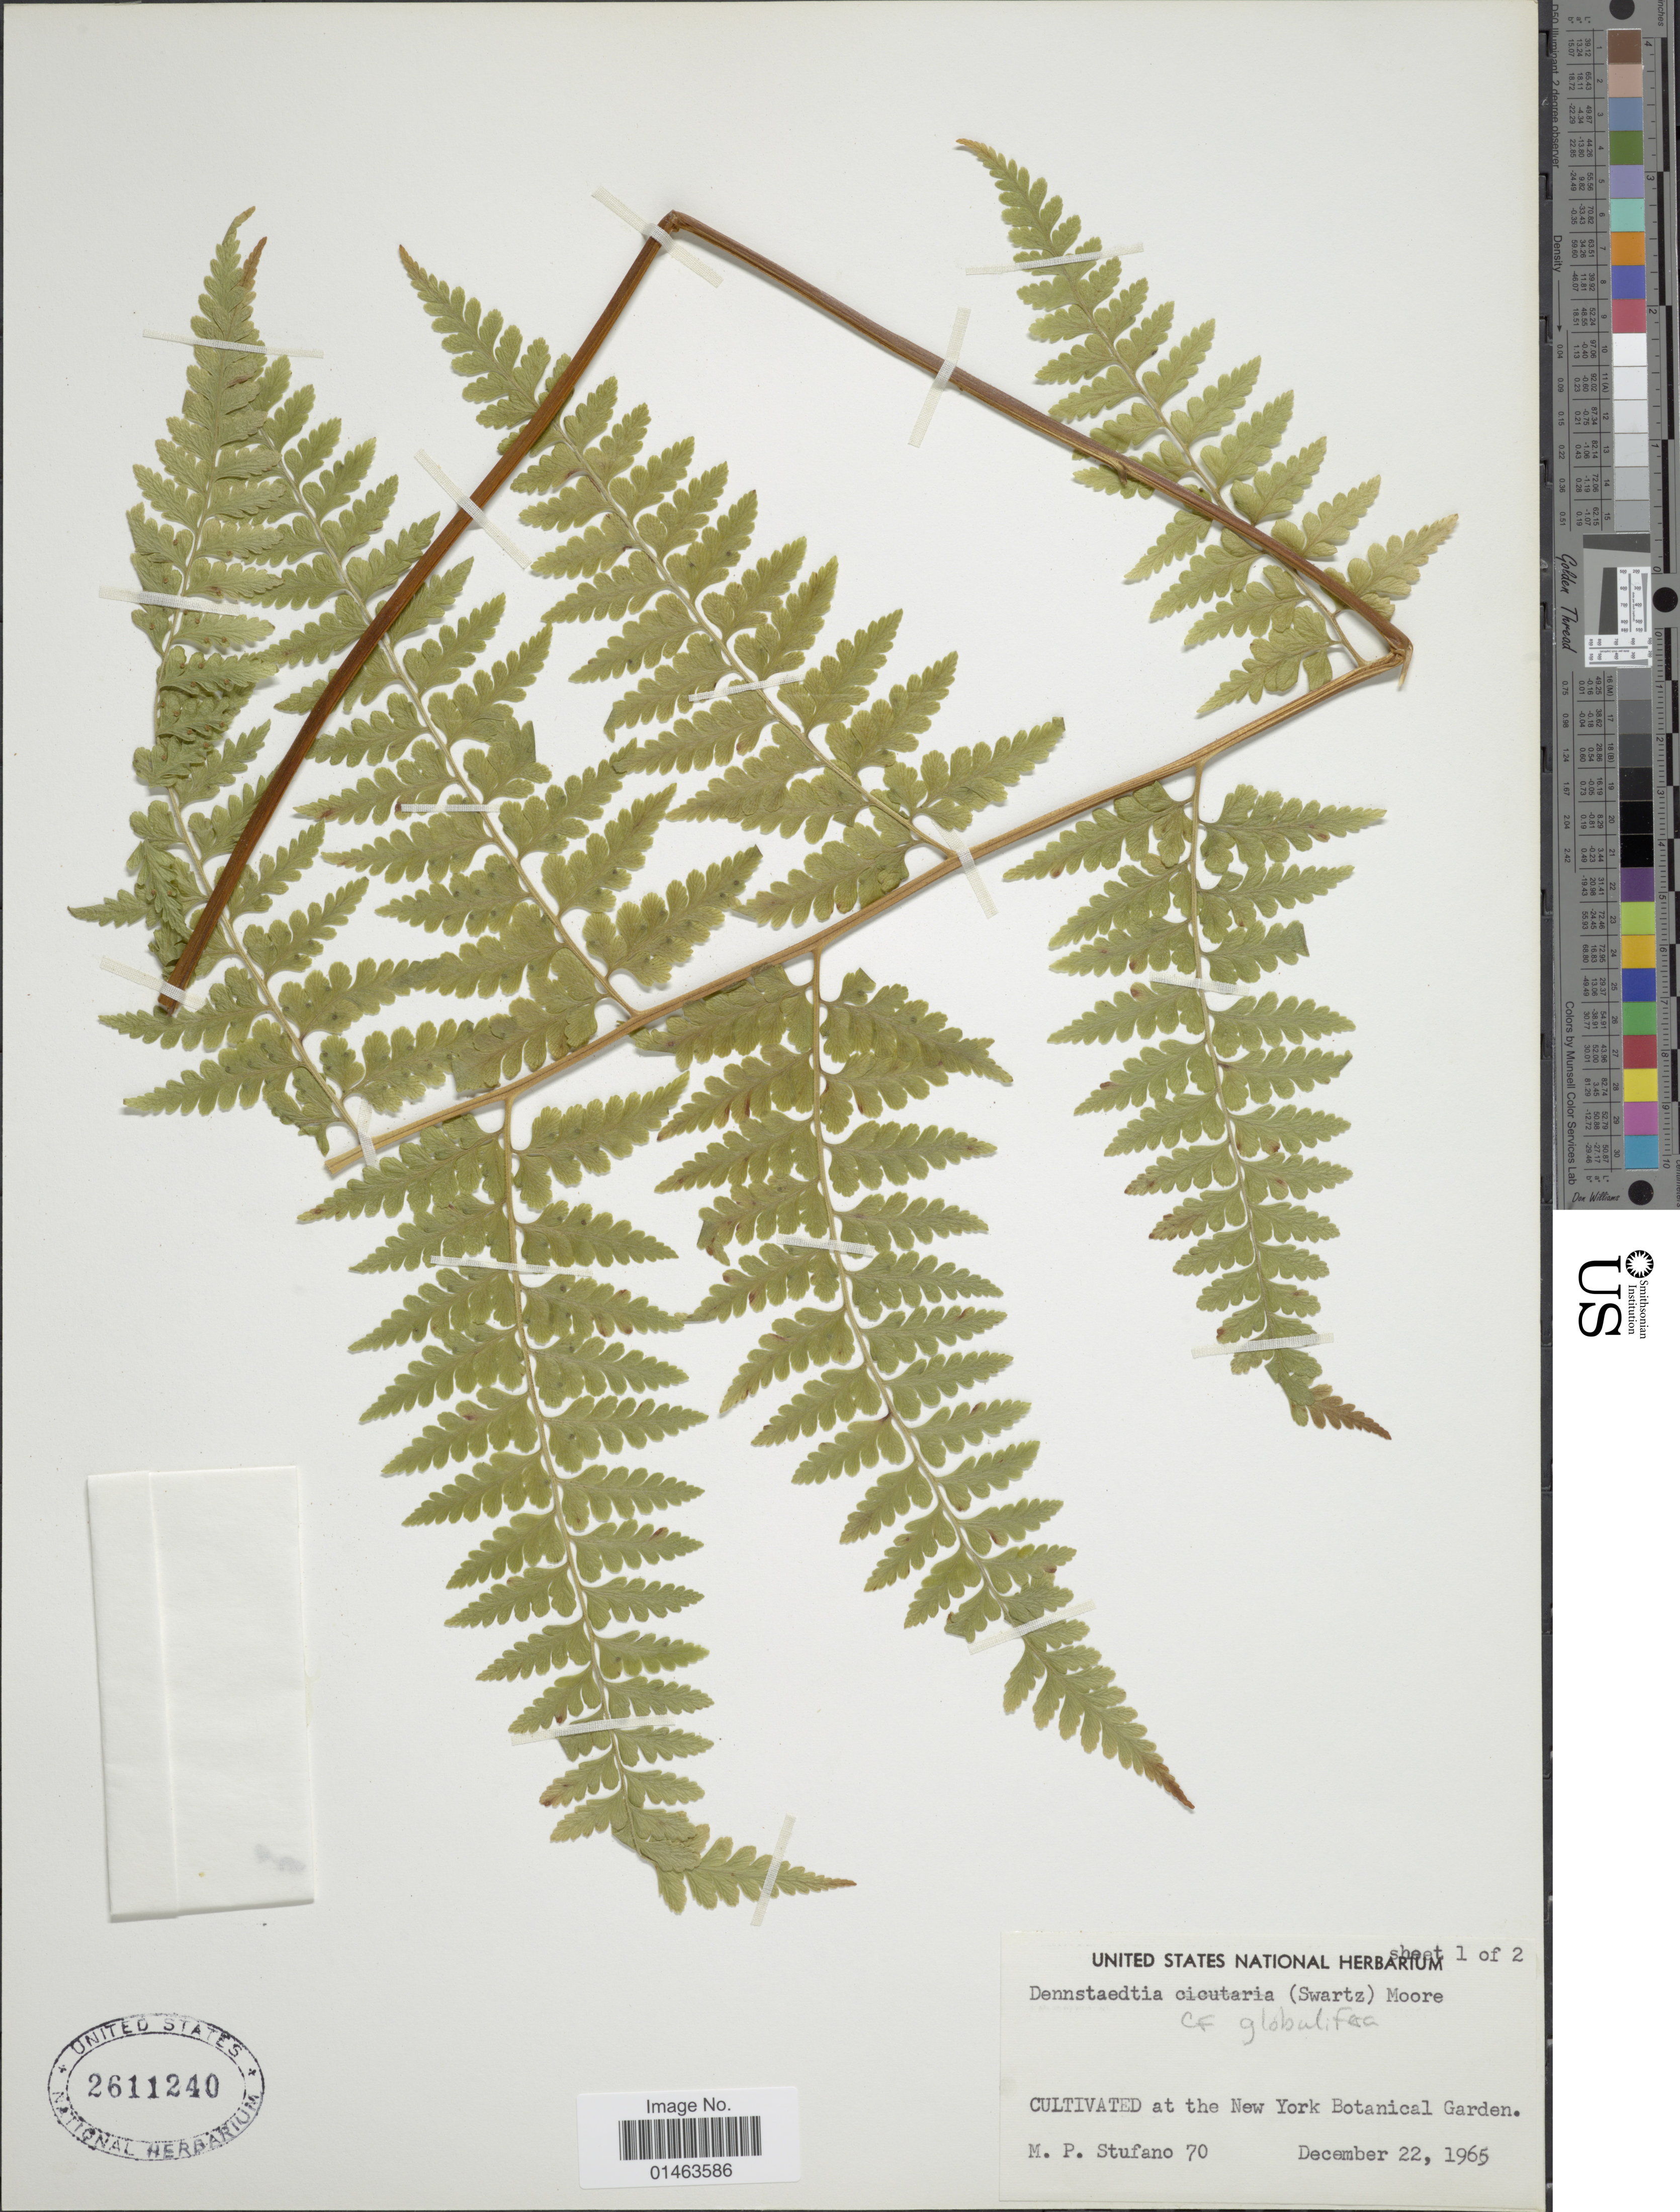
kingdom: Plantae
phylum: Tracheophyta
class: Polypodiopsida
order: Polypodiales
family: Dennstaedtiaceae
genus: Dennstaedtia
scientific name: Dennstaedtia globulifera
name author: (Poir.) Hieron.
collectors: M. Stufano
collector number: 70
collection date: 1965-12-22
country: United States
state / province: New York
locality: New York Botanical Garden.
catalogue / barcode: US 2611240